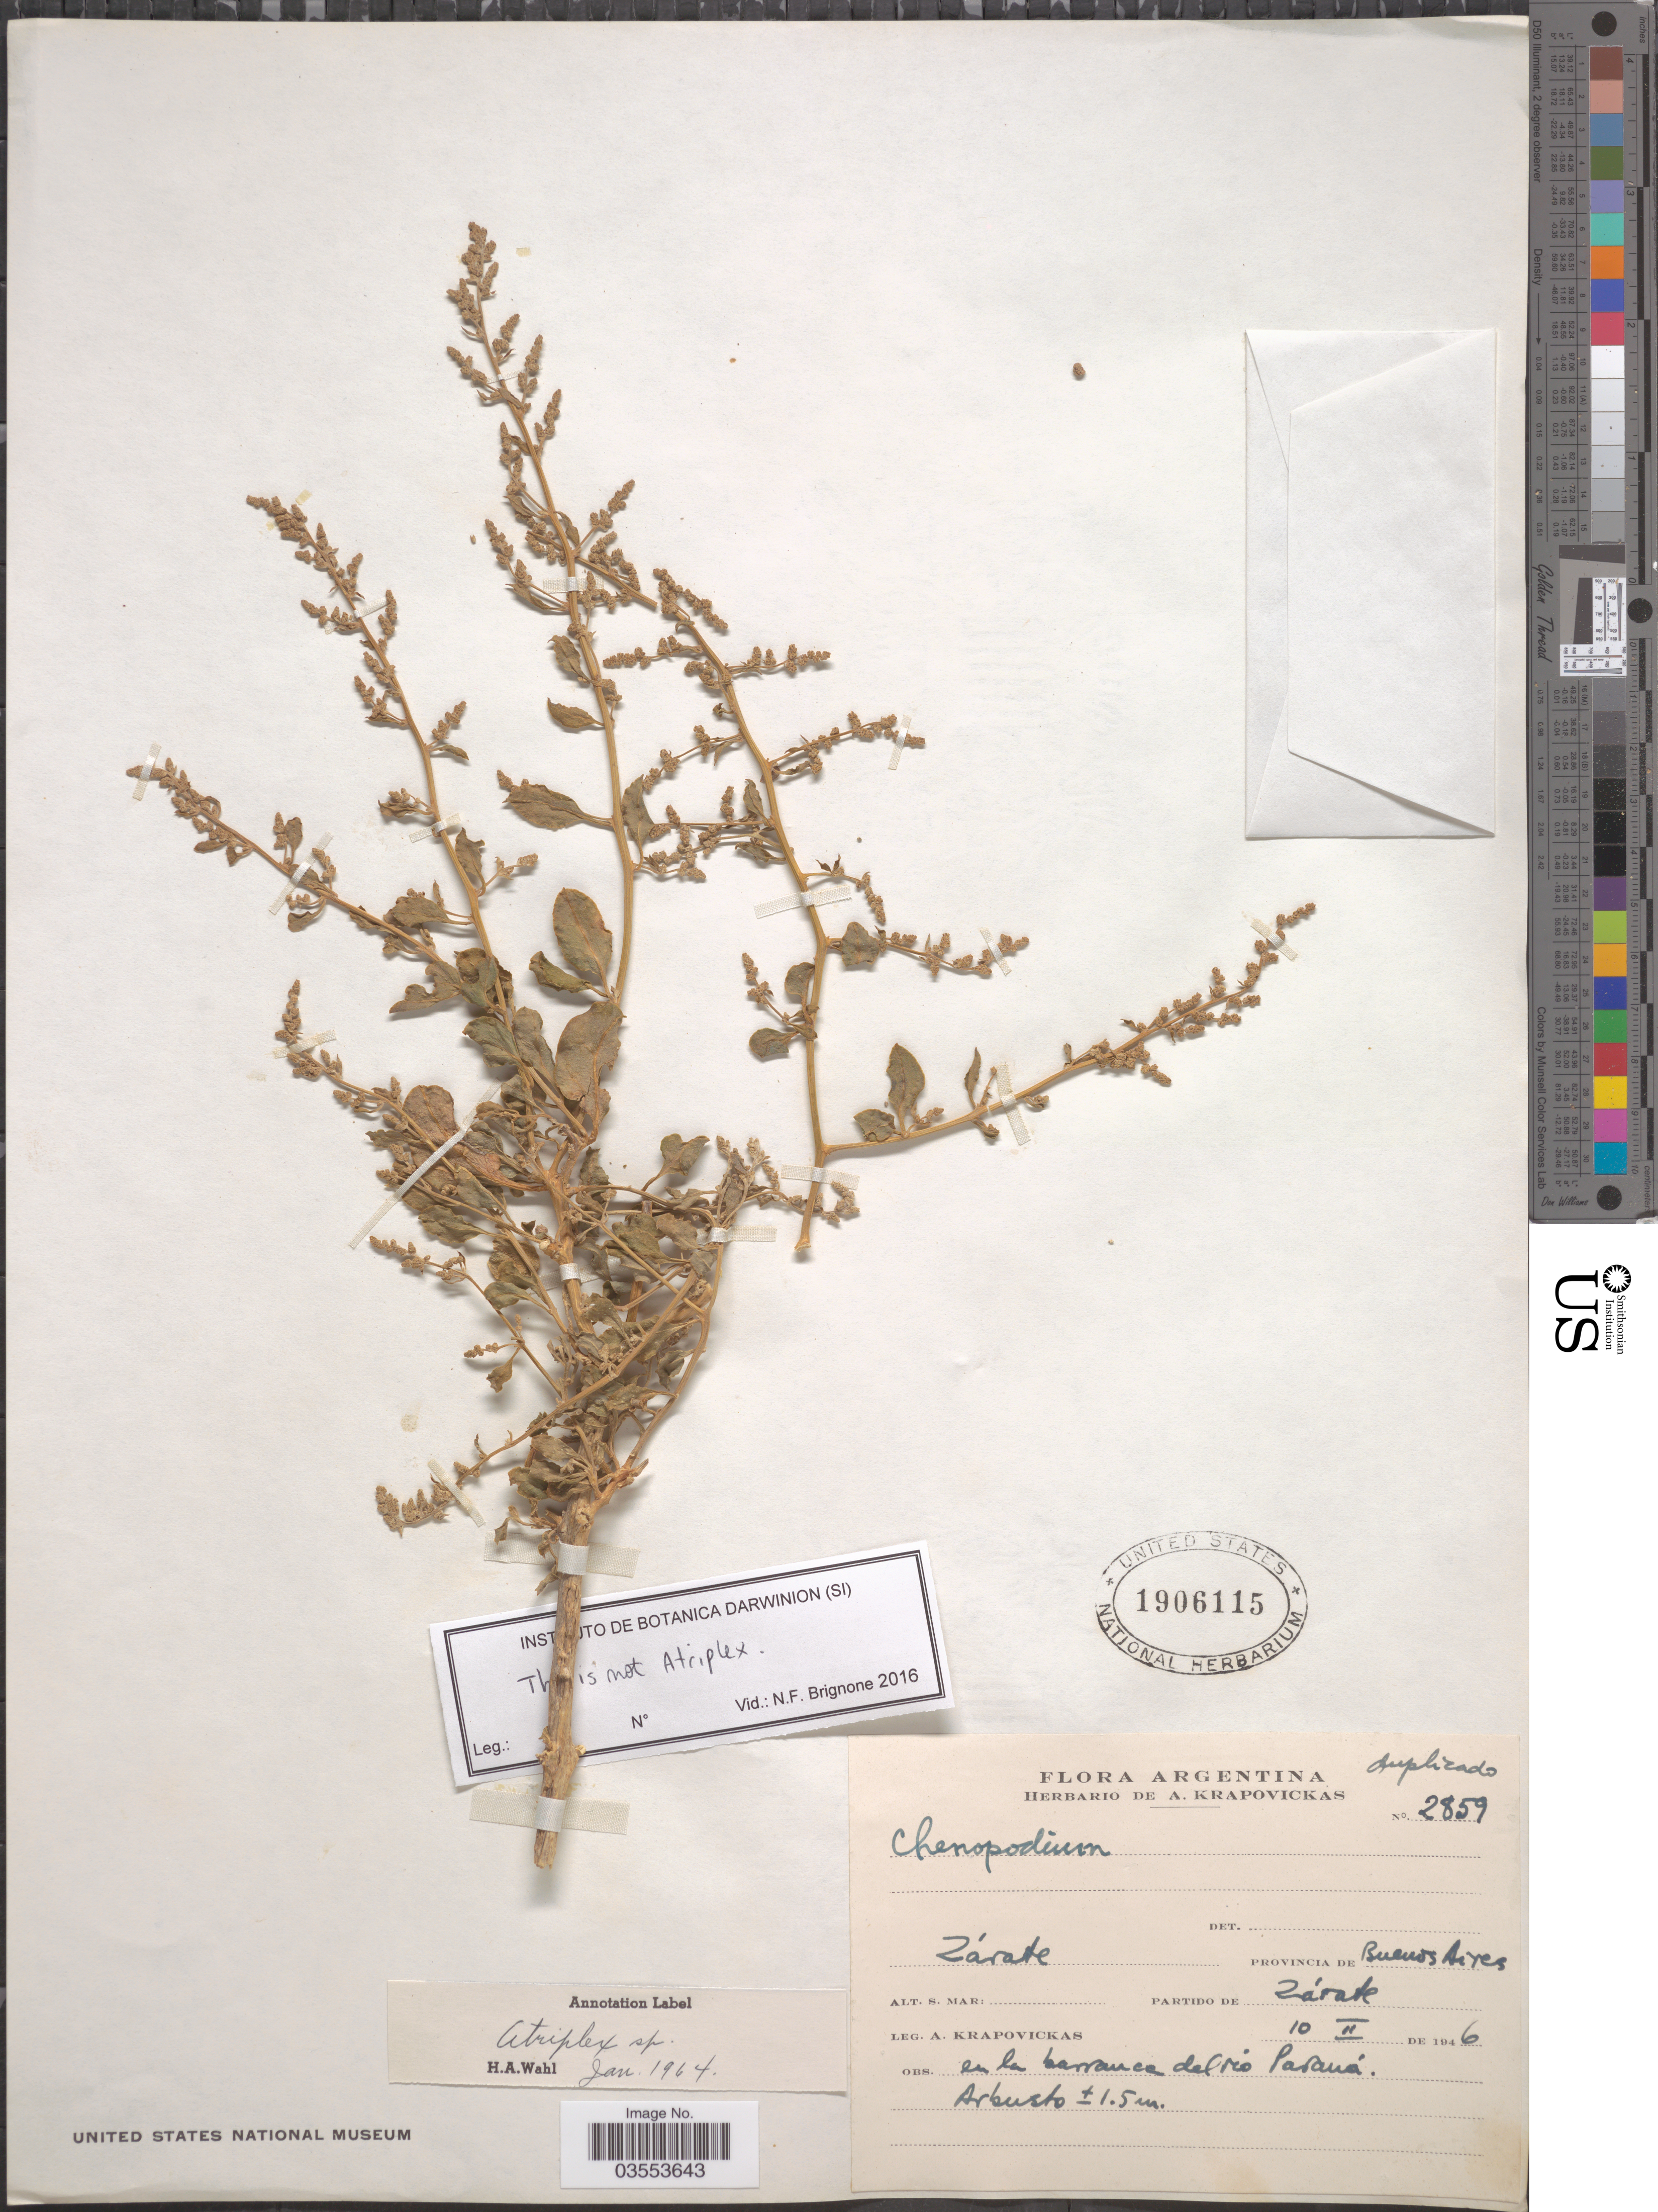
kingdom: Plantae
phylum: Tracheophyta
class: Magnoliopsida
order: Caryophyllales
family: Amaranthaceae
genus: Atriplex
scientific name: Atriplex sp.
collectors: A. Krapovickas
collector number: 2859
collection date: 1946-02-10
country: Argentina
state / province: Buenos Aires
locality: Zárate. Partido de Zárate. En la barranca del rio Paraná.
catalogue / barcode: US 1906115